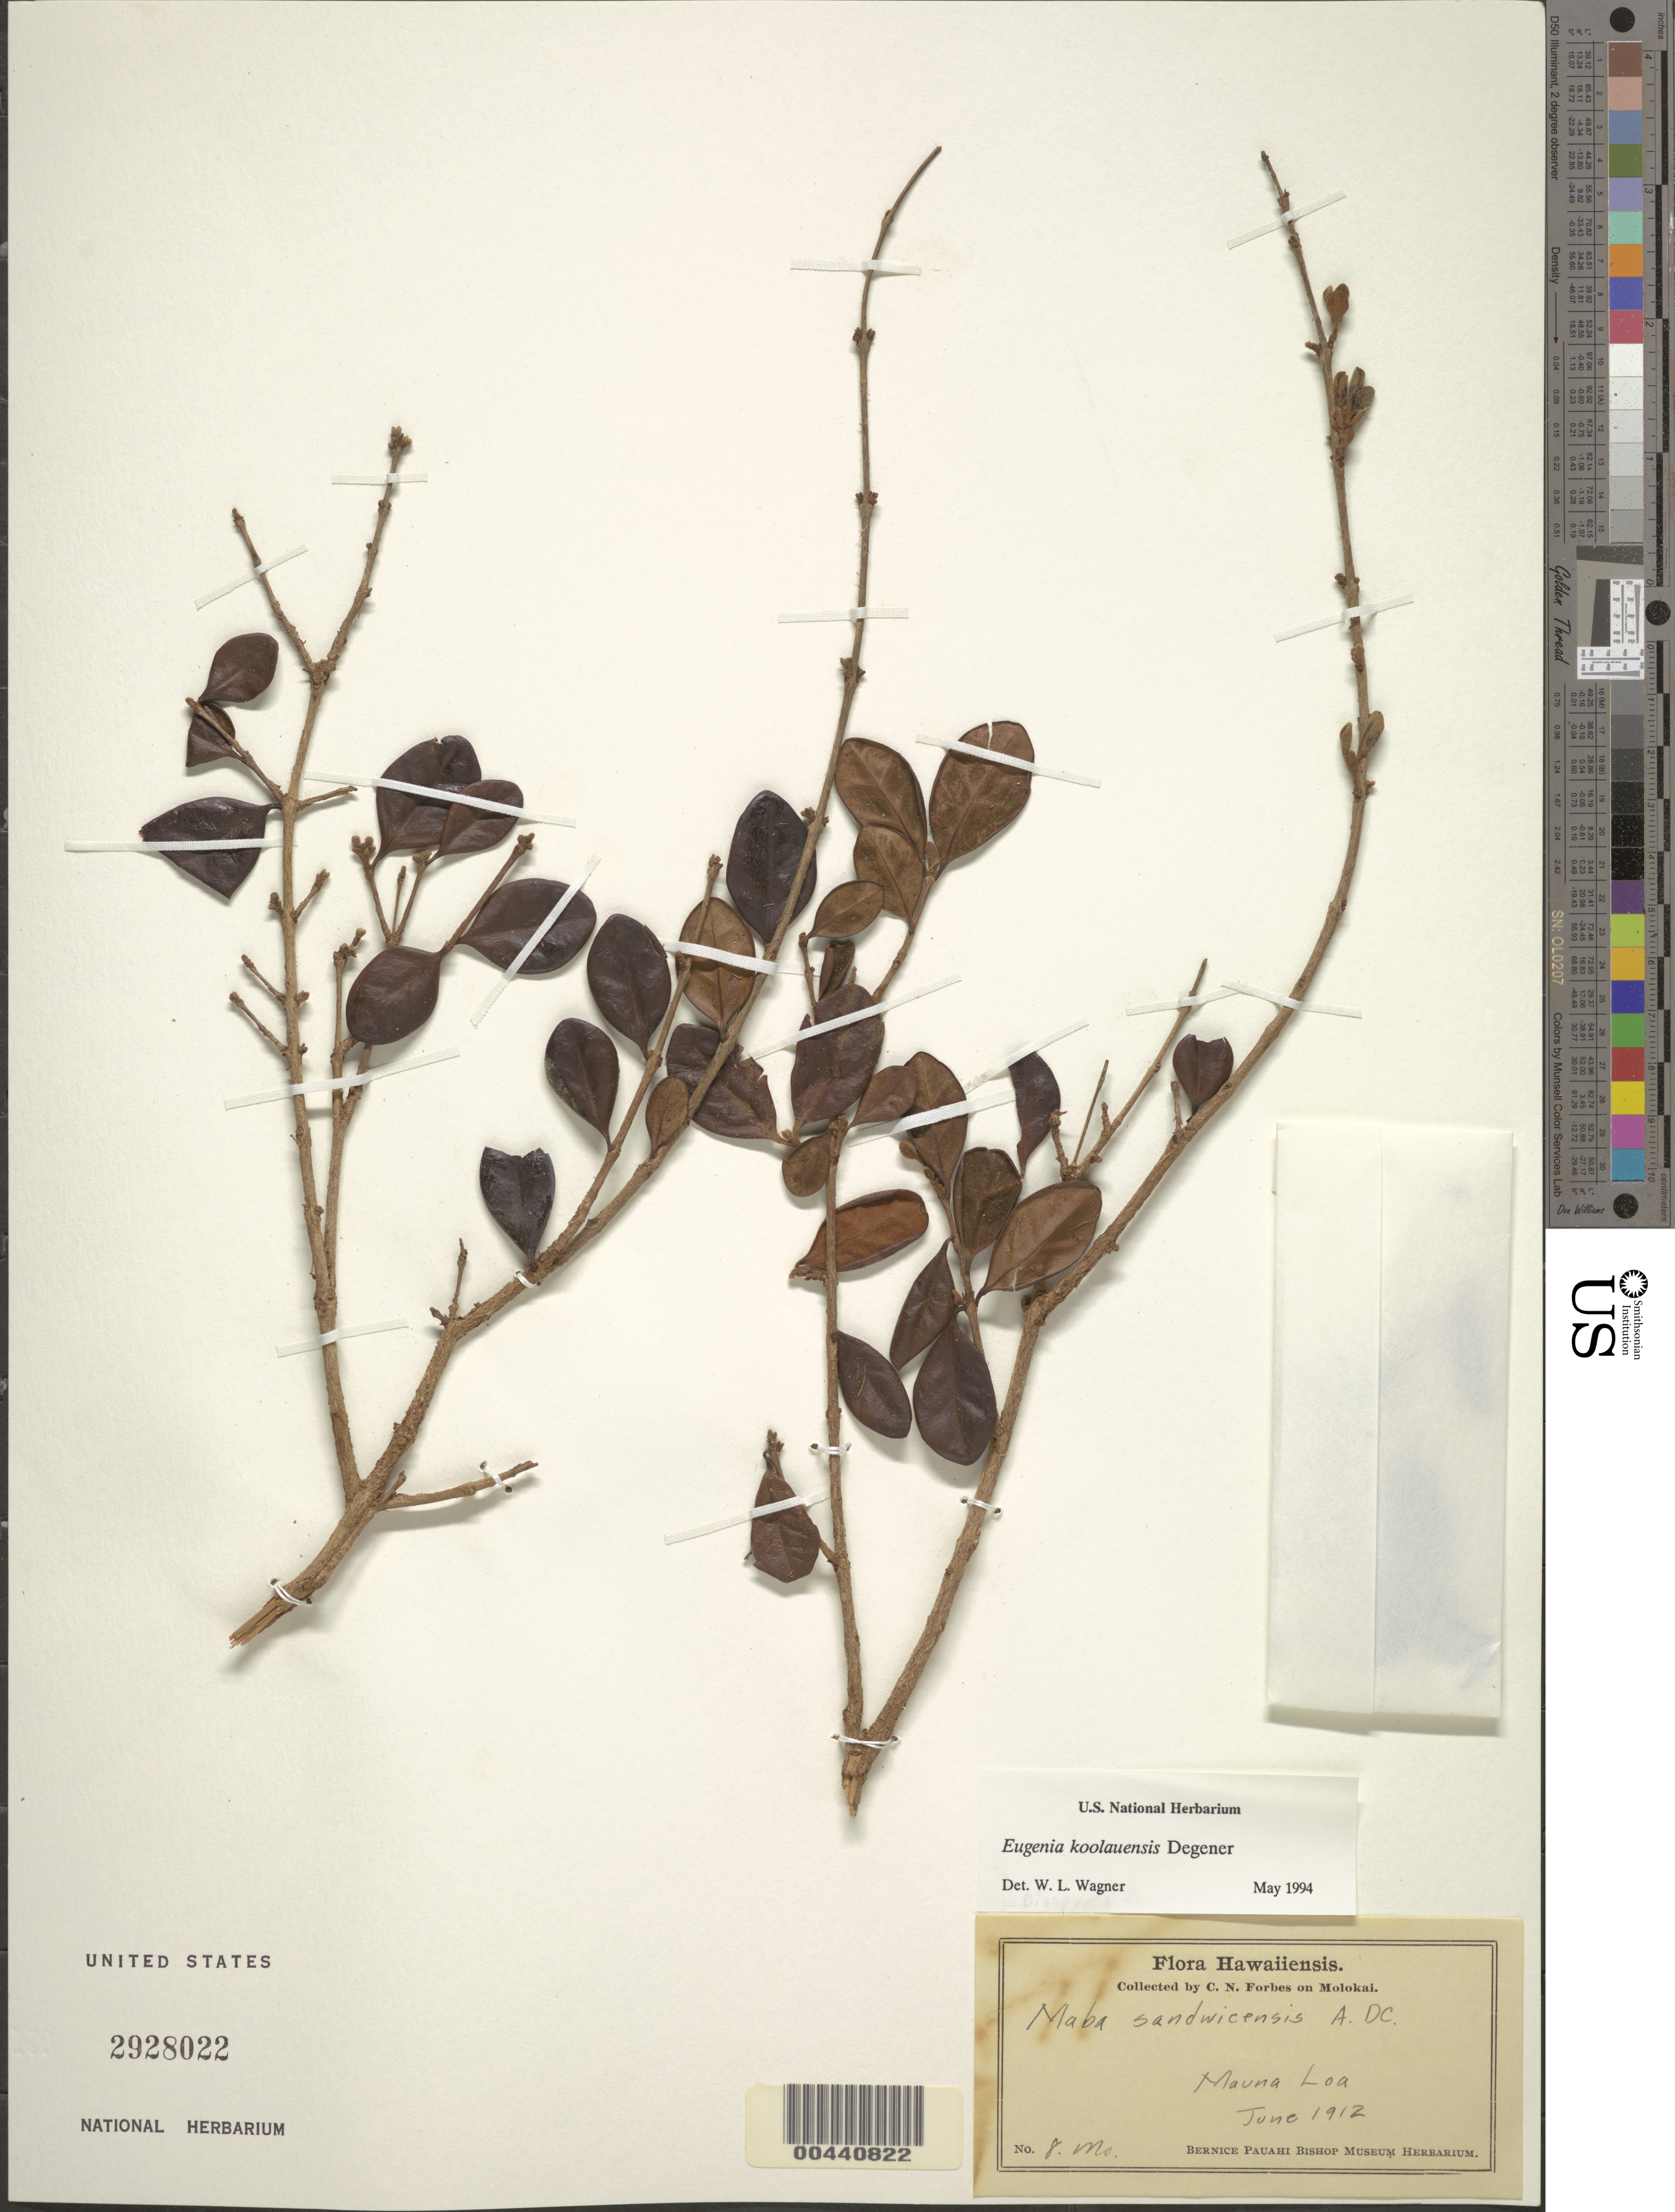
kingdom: Plantae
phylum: Tracheophyta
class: Magnoliopsida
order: Myrtales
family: Myrtaceae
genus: Eugenia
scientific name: Eugenia koolauensis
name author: O. Deg.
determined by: Wagner, W. L., (BOT), Smithsonian Institution - National Museum of Natural History (UNITED STATES)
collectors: C. N. Forbes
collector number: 8.Mo.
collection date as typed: Jun 1912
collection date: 1912-06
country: United States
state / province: Hawaii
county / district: Maui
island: Moloka'i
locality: Maunaloa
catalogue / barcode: US 2928022